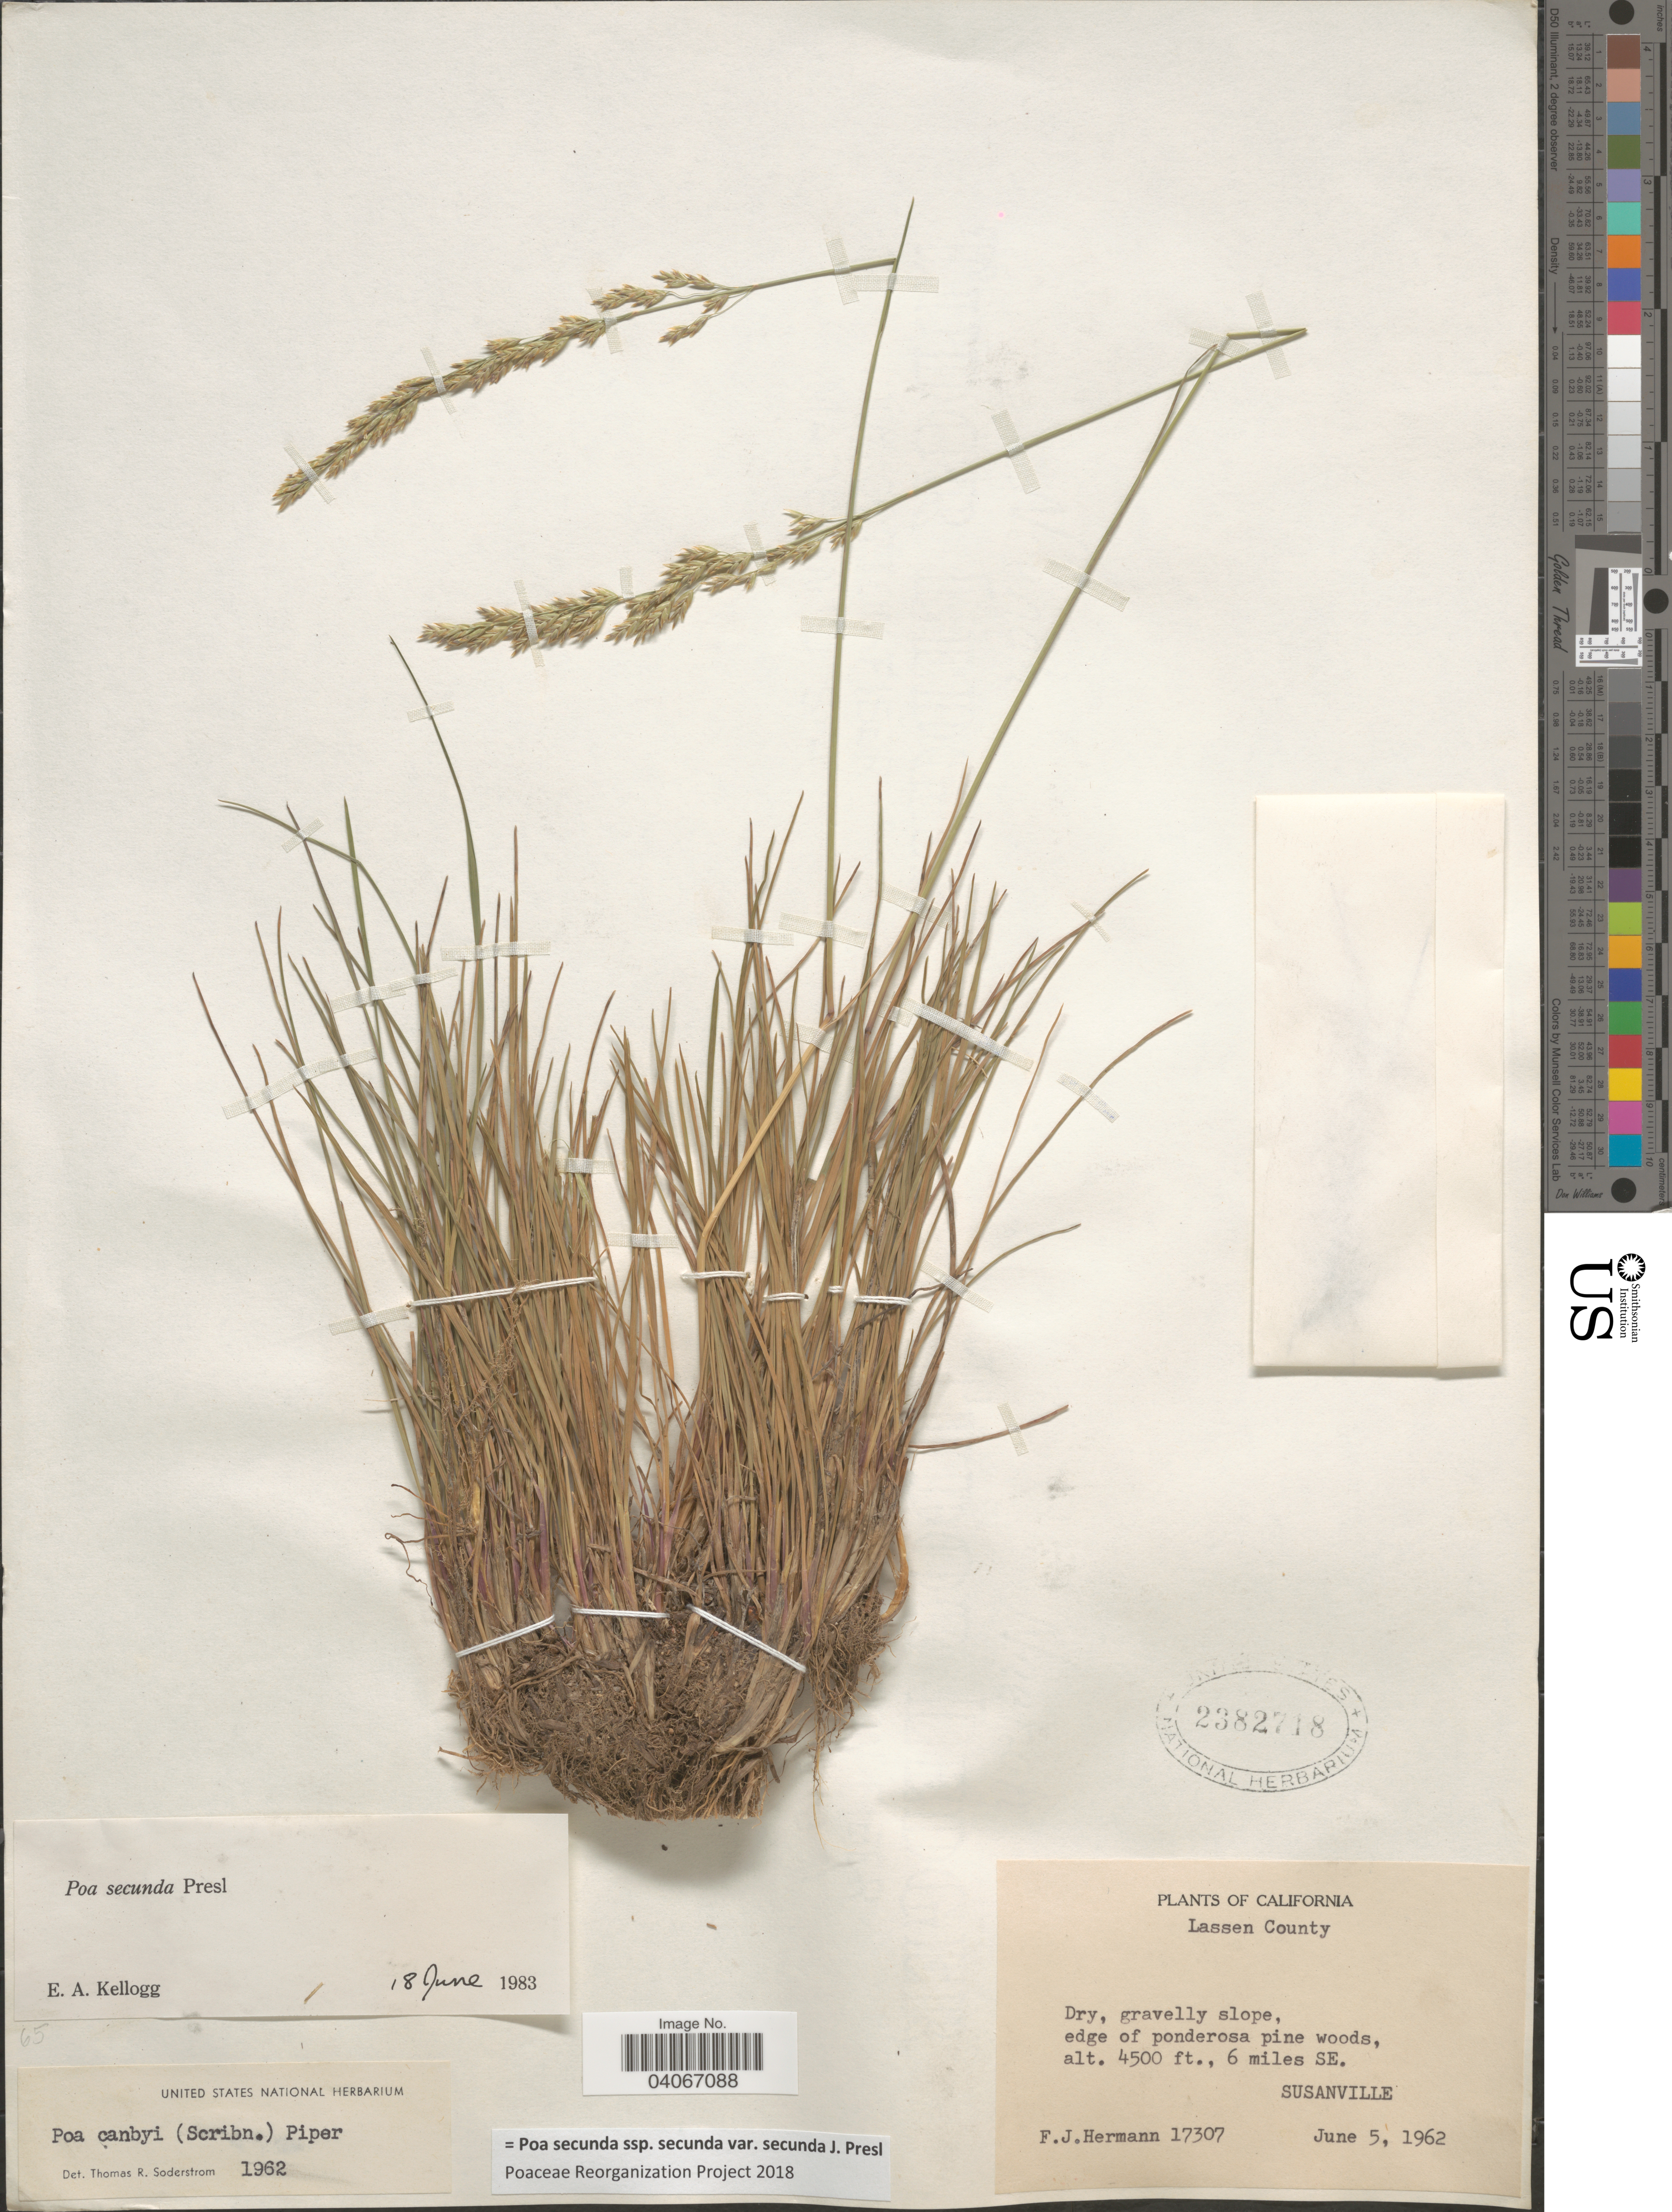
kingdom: Plantae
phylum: Tracheophyta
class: Liliopsida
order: Poales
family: Poaceae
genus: Poa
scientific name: Poa secunda subsp. secunda var. secunda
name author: J. Presl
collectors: F. J. Hermann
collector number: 17307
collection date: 1962-06-05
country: United States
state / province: California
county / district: Lassen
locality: Lassen County. Edge of ponderosa pine woods, 6 miles SE. Susanville.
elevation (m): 1372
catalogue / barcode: US 2382718